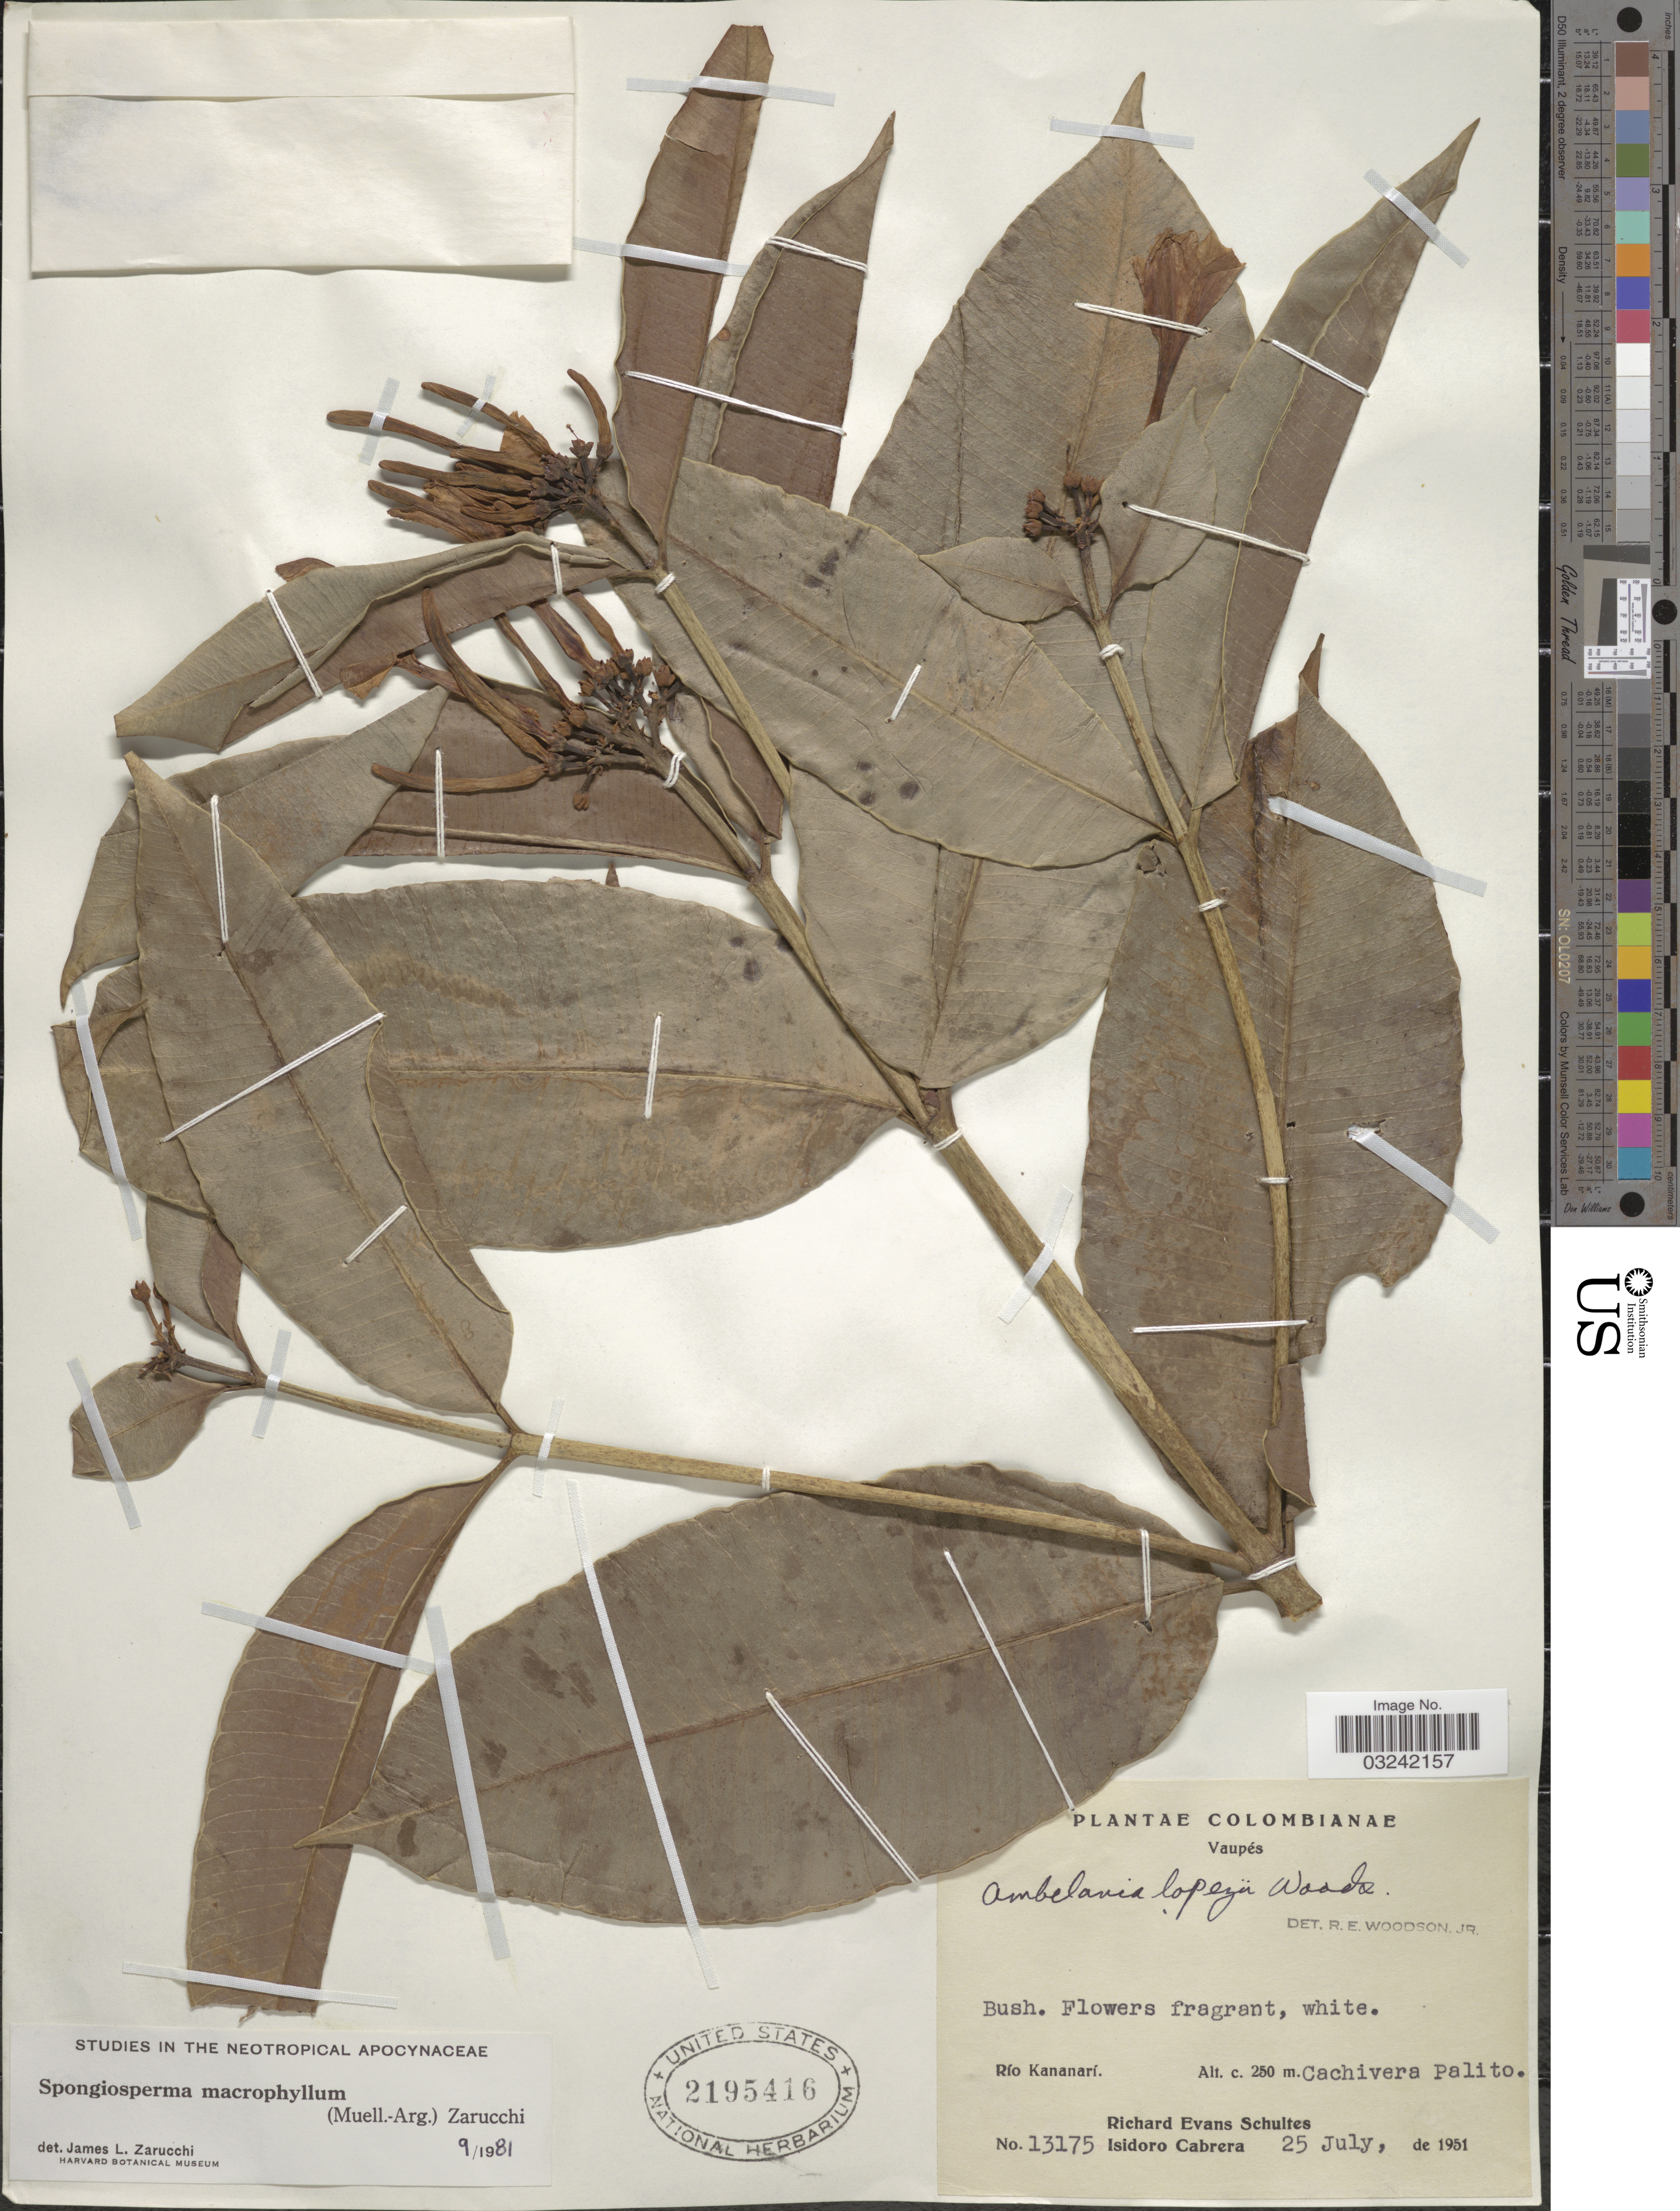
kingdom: Plantae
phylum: Tracheophyta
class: Magnoliopsida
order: Gentianales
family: Apocynaceae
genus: Spongiosperma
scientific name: Spongiosperma macrophyllum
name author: (Müll. Arg.) Zarucchi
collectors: R. E. Schultes & I. Cabrera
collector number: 13175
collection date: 1951-07-25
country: Colombia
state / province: Vaupés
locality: Río Kananarí Cachivera Palito.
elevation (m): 250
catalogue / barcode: US 2195416